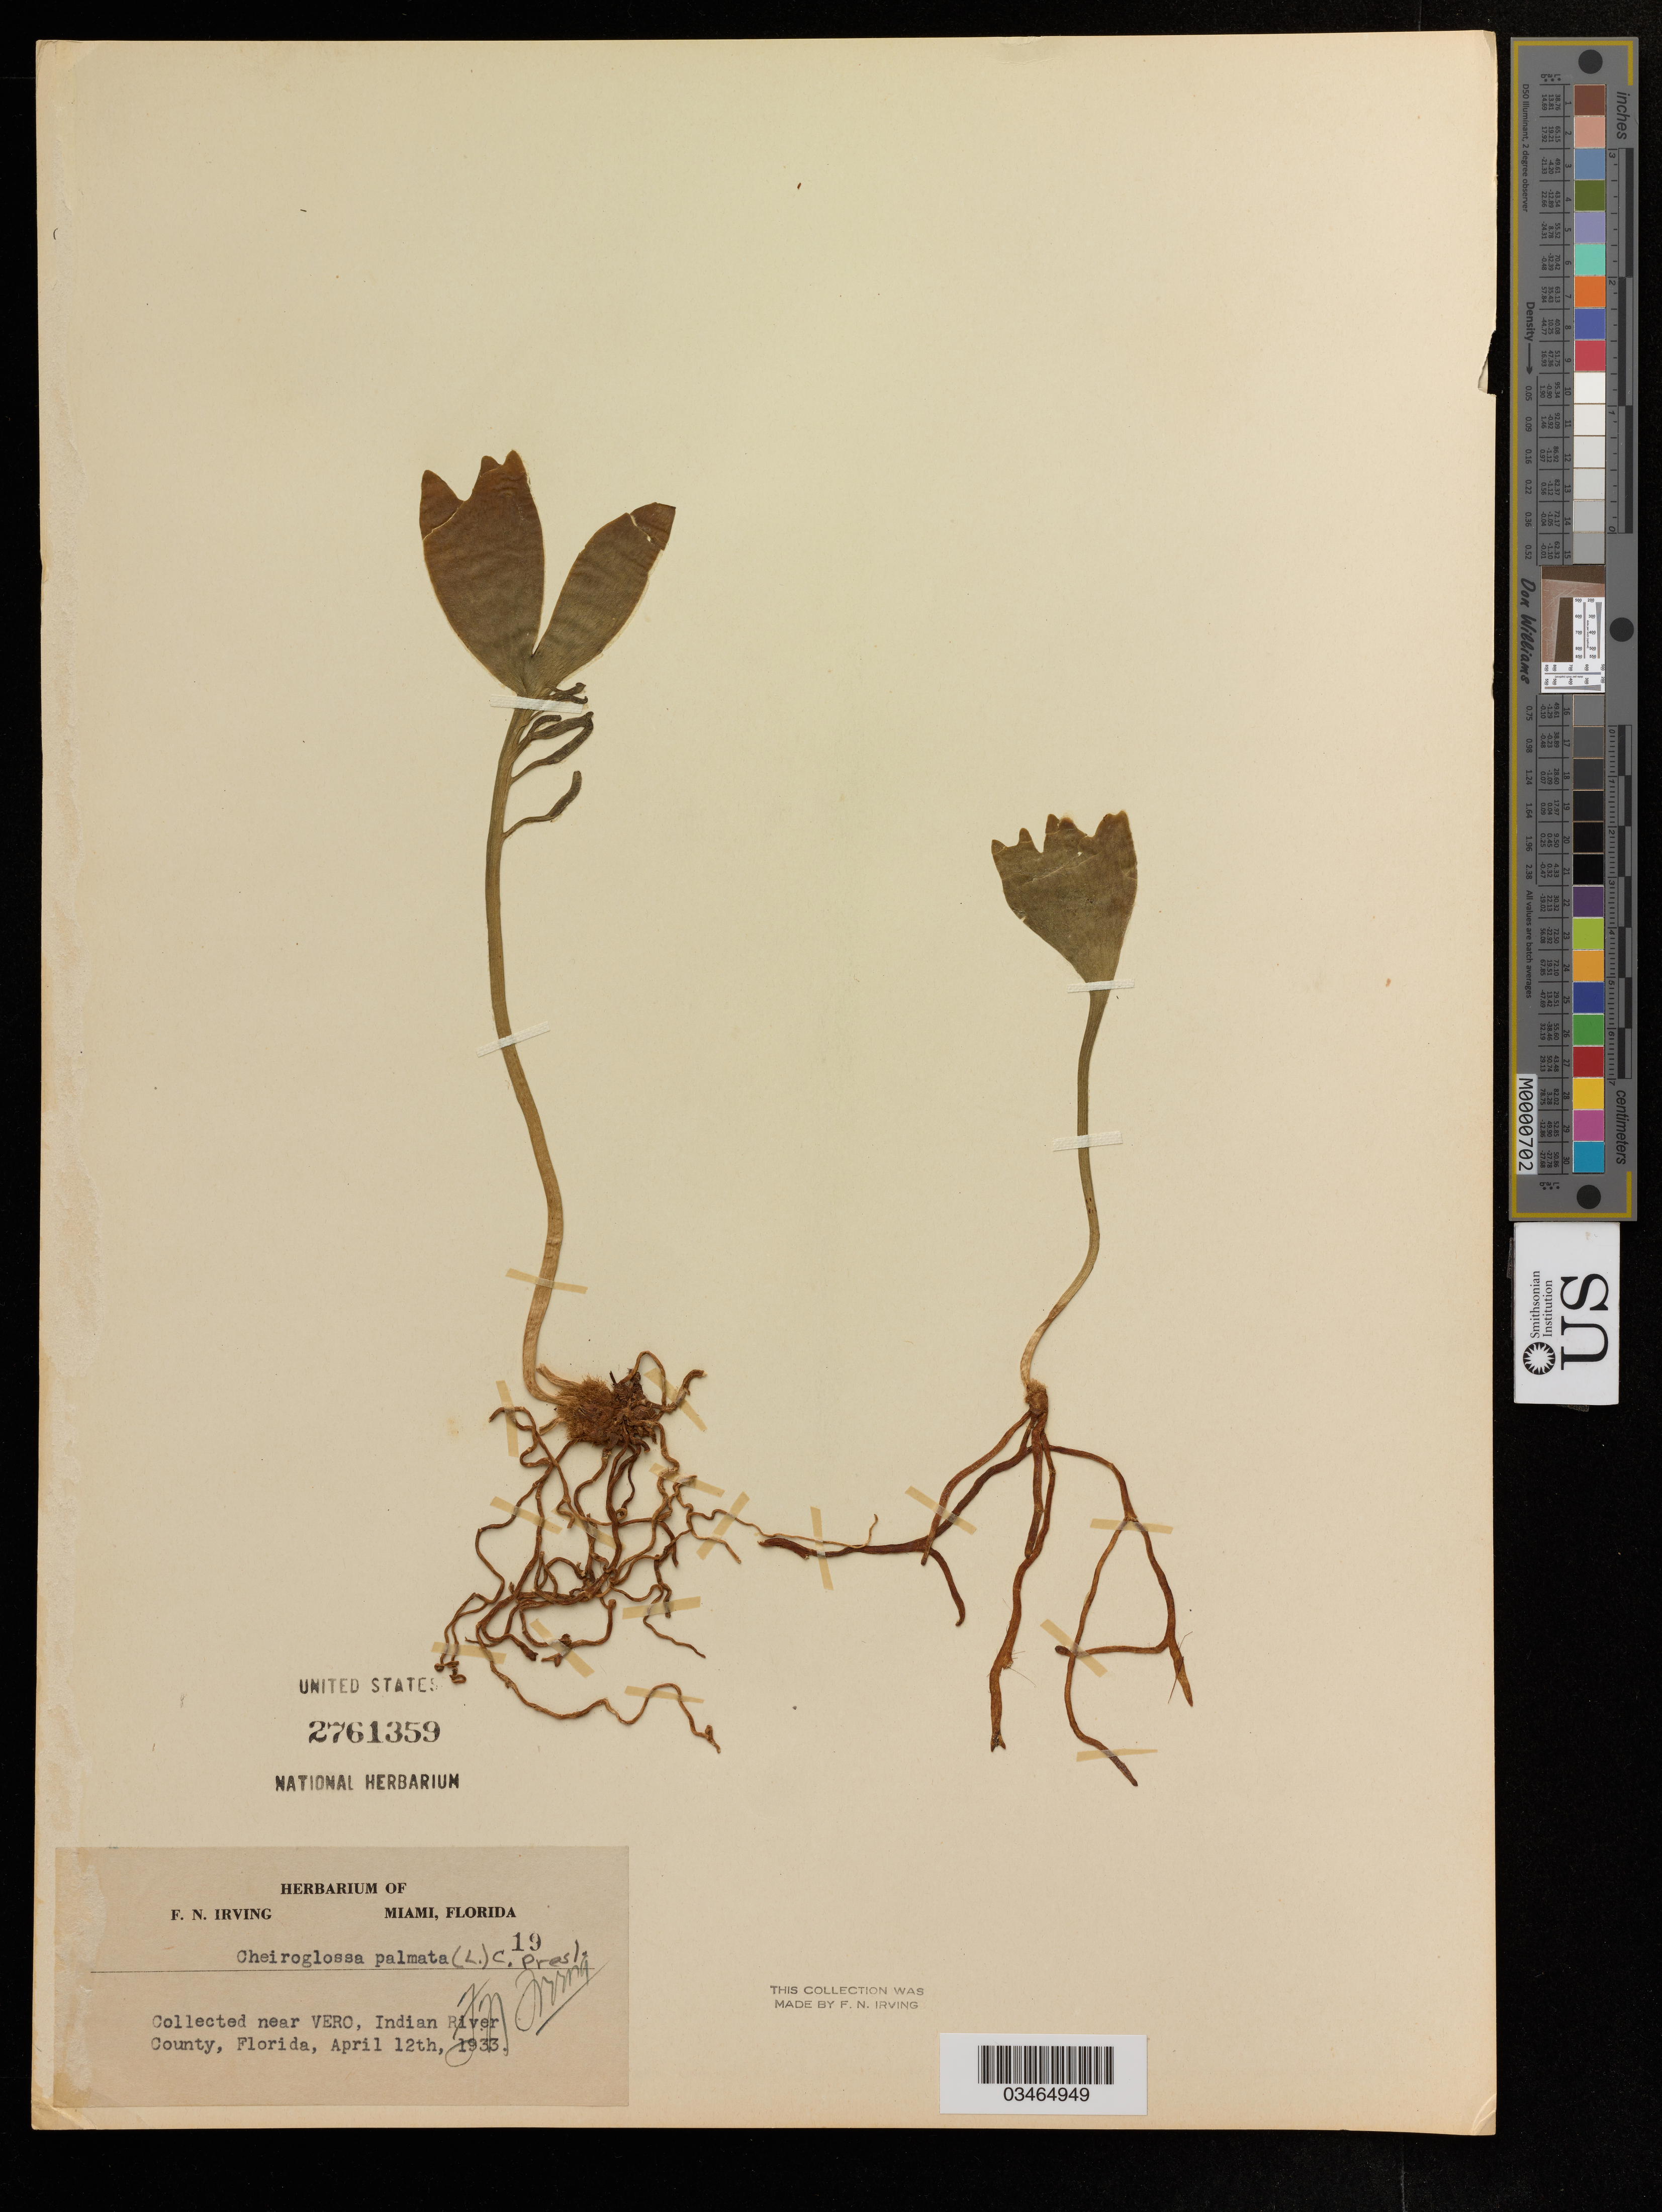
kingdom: Plantae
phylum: Tracheophyta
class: Polypodiopsida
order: Ophioglossales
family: Ophioglossaceae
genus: Cheiroglossa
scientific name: Cheiroglossa palmata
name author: (L.) C. Presl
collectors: F. Irving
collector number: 19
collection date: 1933-04-12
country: United States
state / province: Florida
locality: Near Vero, Indian River County.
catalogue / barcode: US 2761359